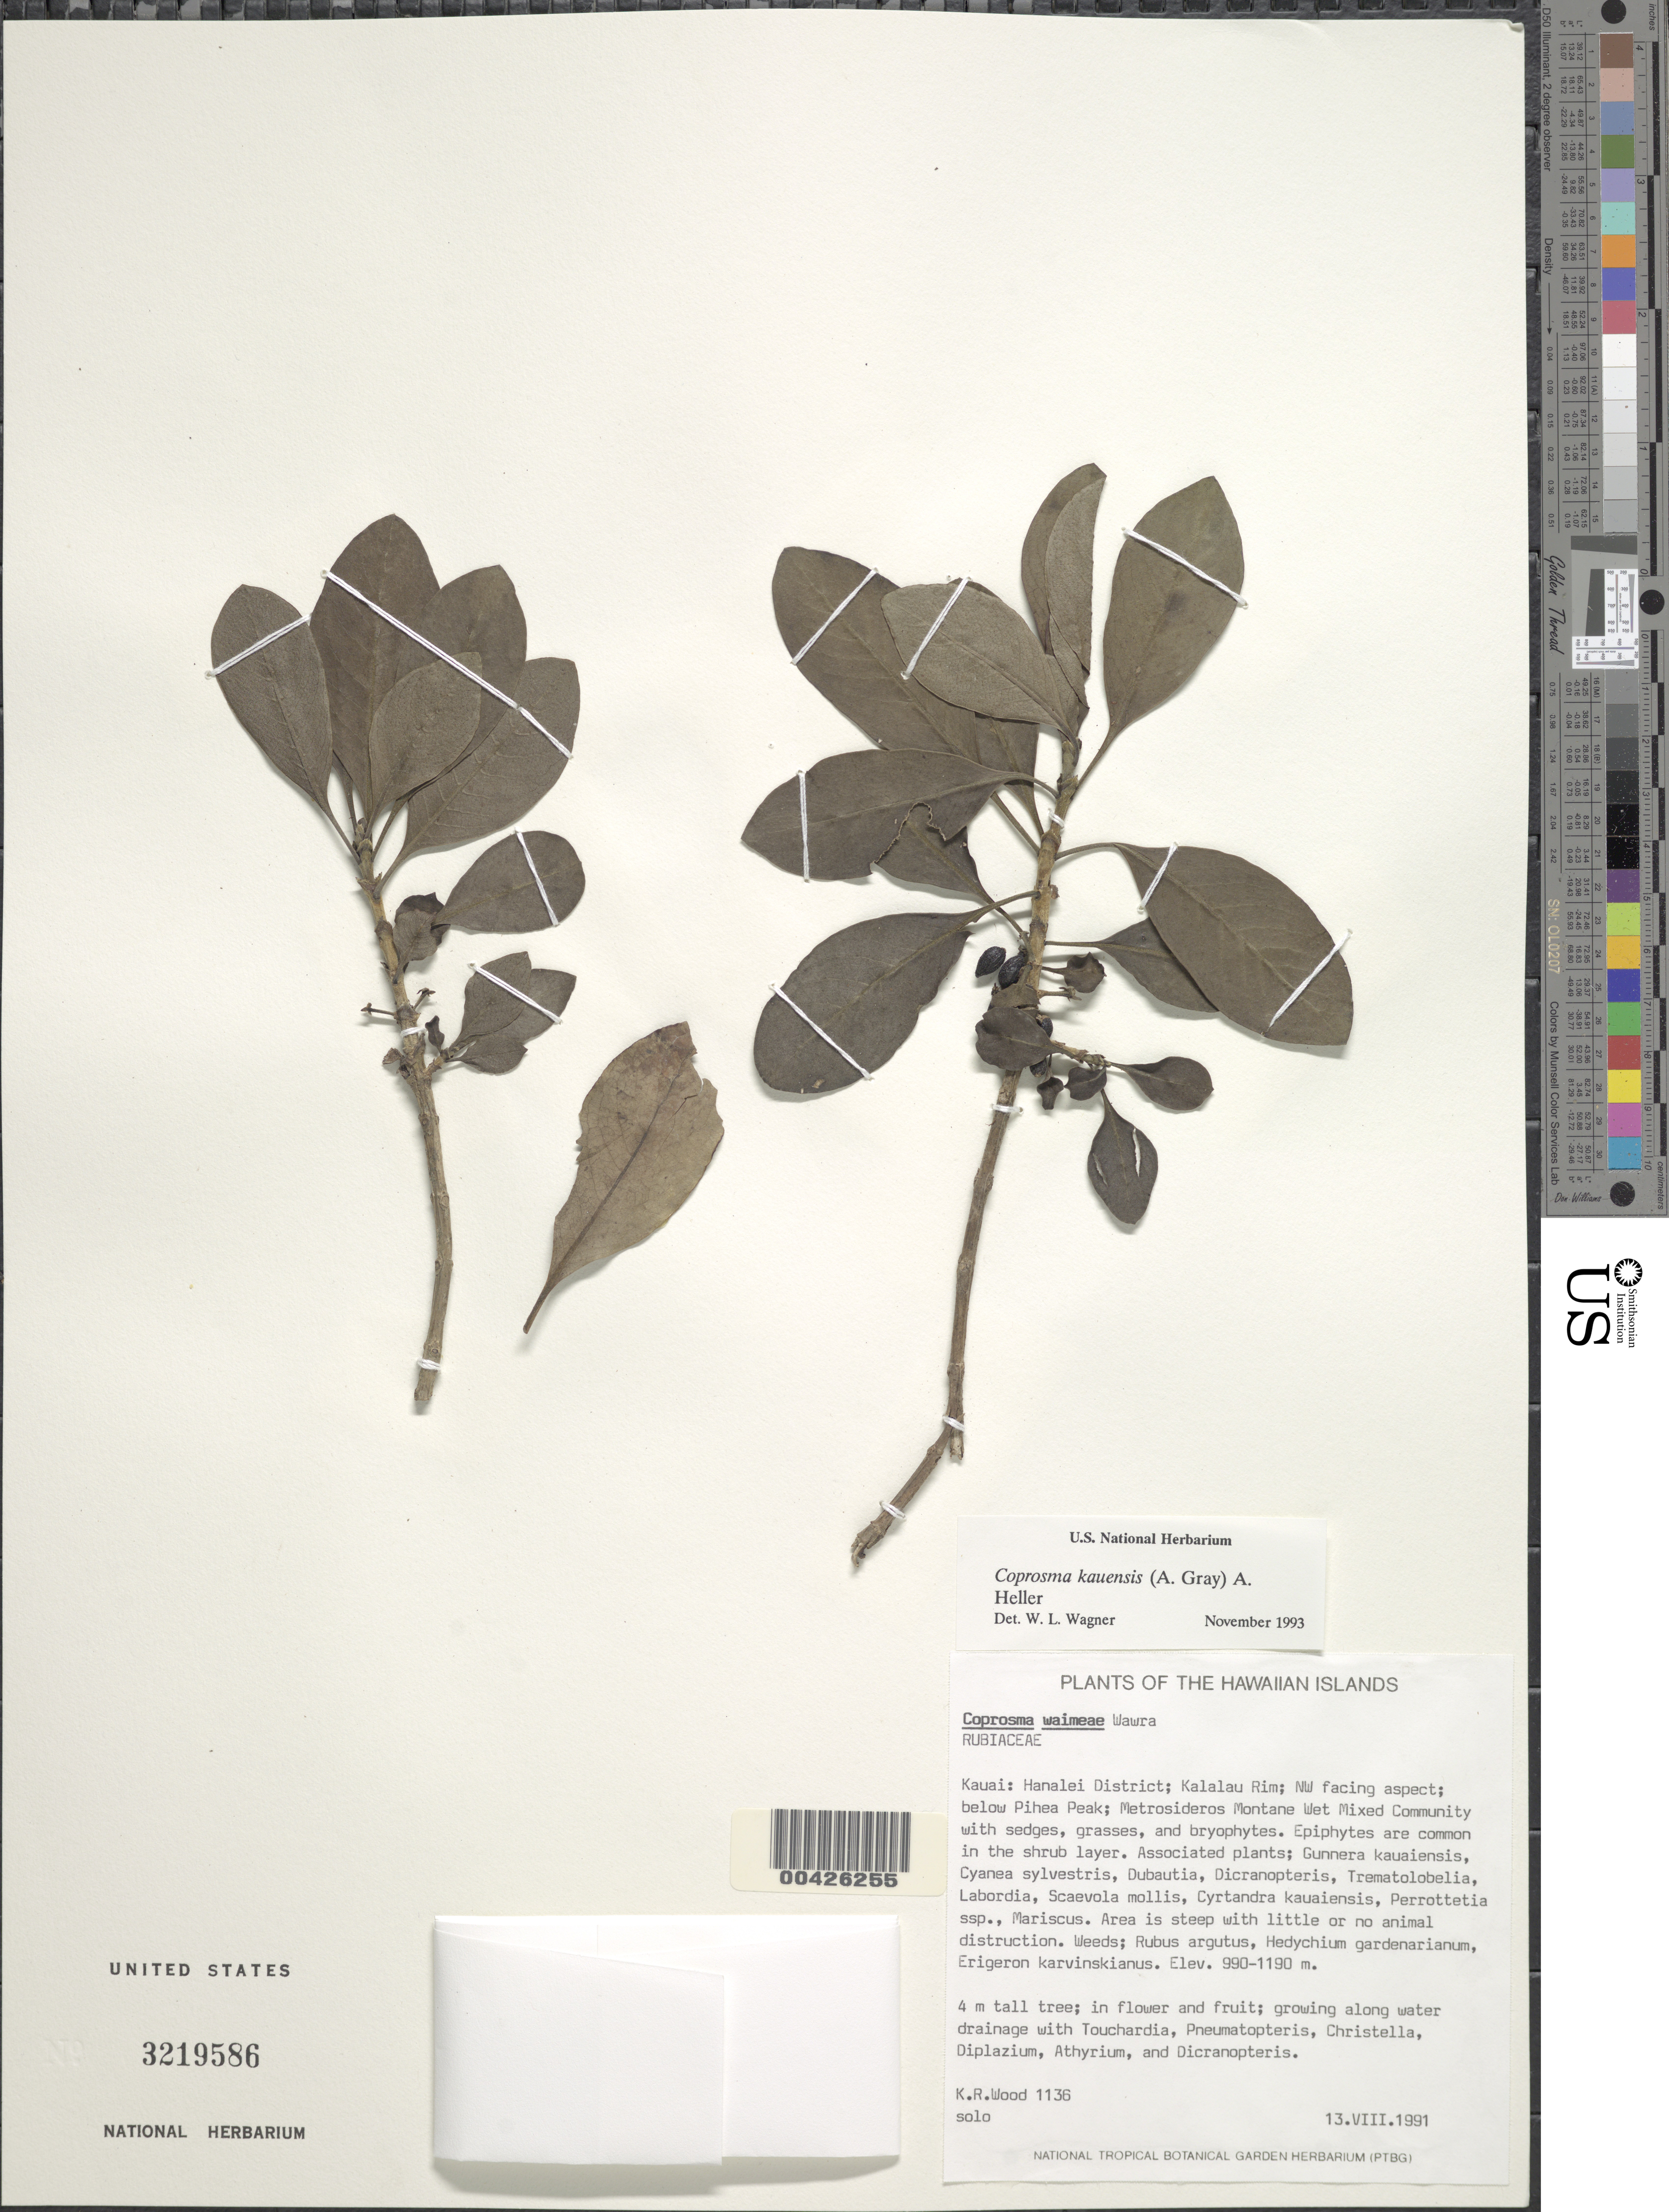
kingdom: Plantae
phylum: Tracheophyta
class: Magnoliopsida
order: Gentianales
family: Rubiaceae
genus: Coprosma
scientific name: Coprosma kauensis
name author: A. Heller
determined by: Wagner, W. L., (BOT), Smithsonian Institution - National Museum of Natural History (UNITED STATES)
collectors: K. R. Wood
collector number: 1136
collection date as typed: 13 Aug 1991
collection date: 1991-08-13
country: United States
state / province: Hawaii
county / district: Kauai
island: Kaua'i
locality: Hanalei District; Kalalau Rim; NW facing aspect; below Pihea Peak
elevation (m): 990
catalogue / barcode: US 3219586